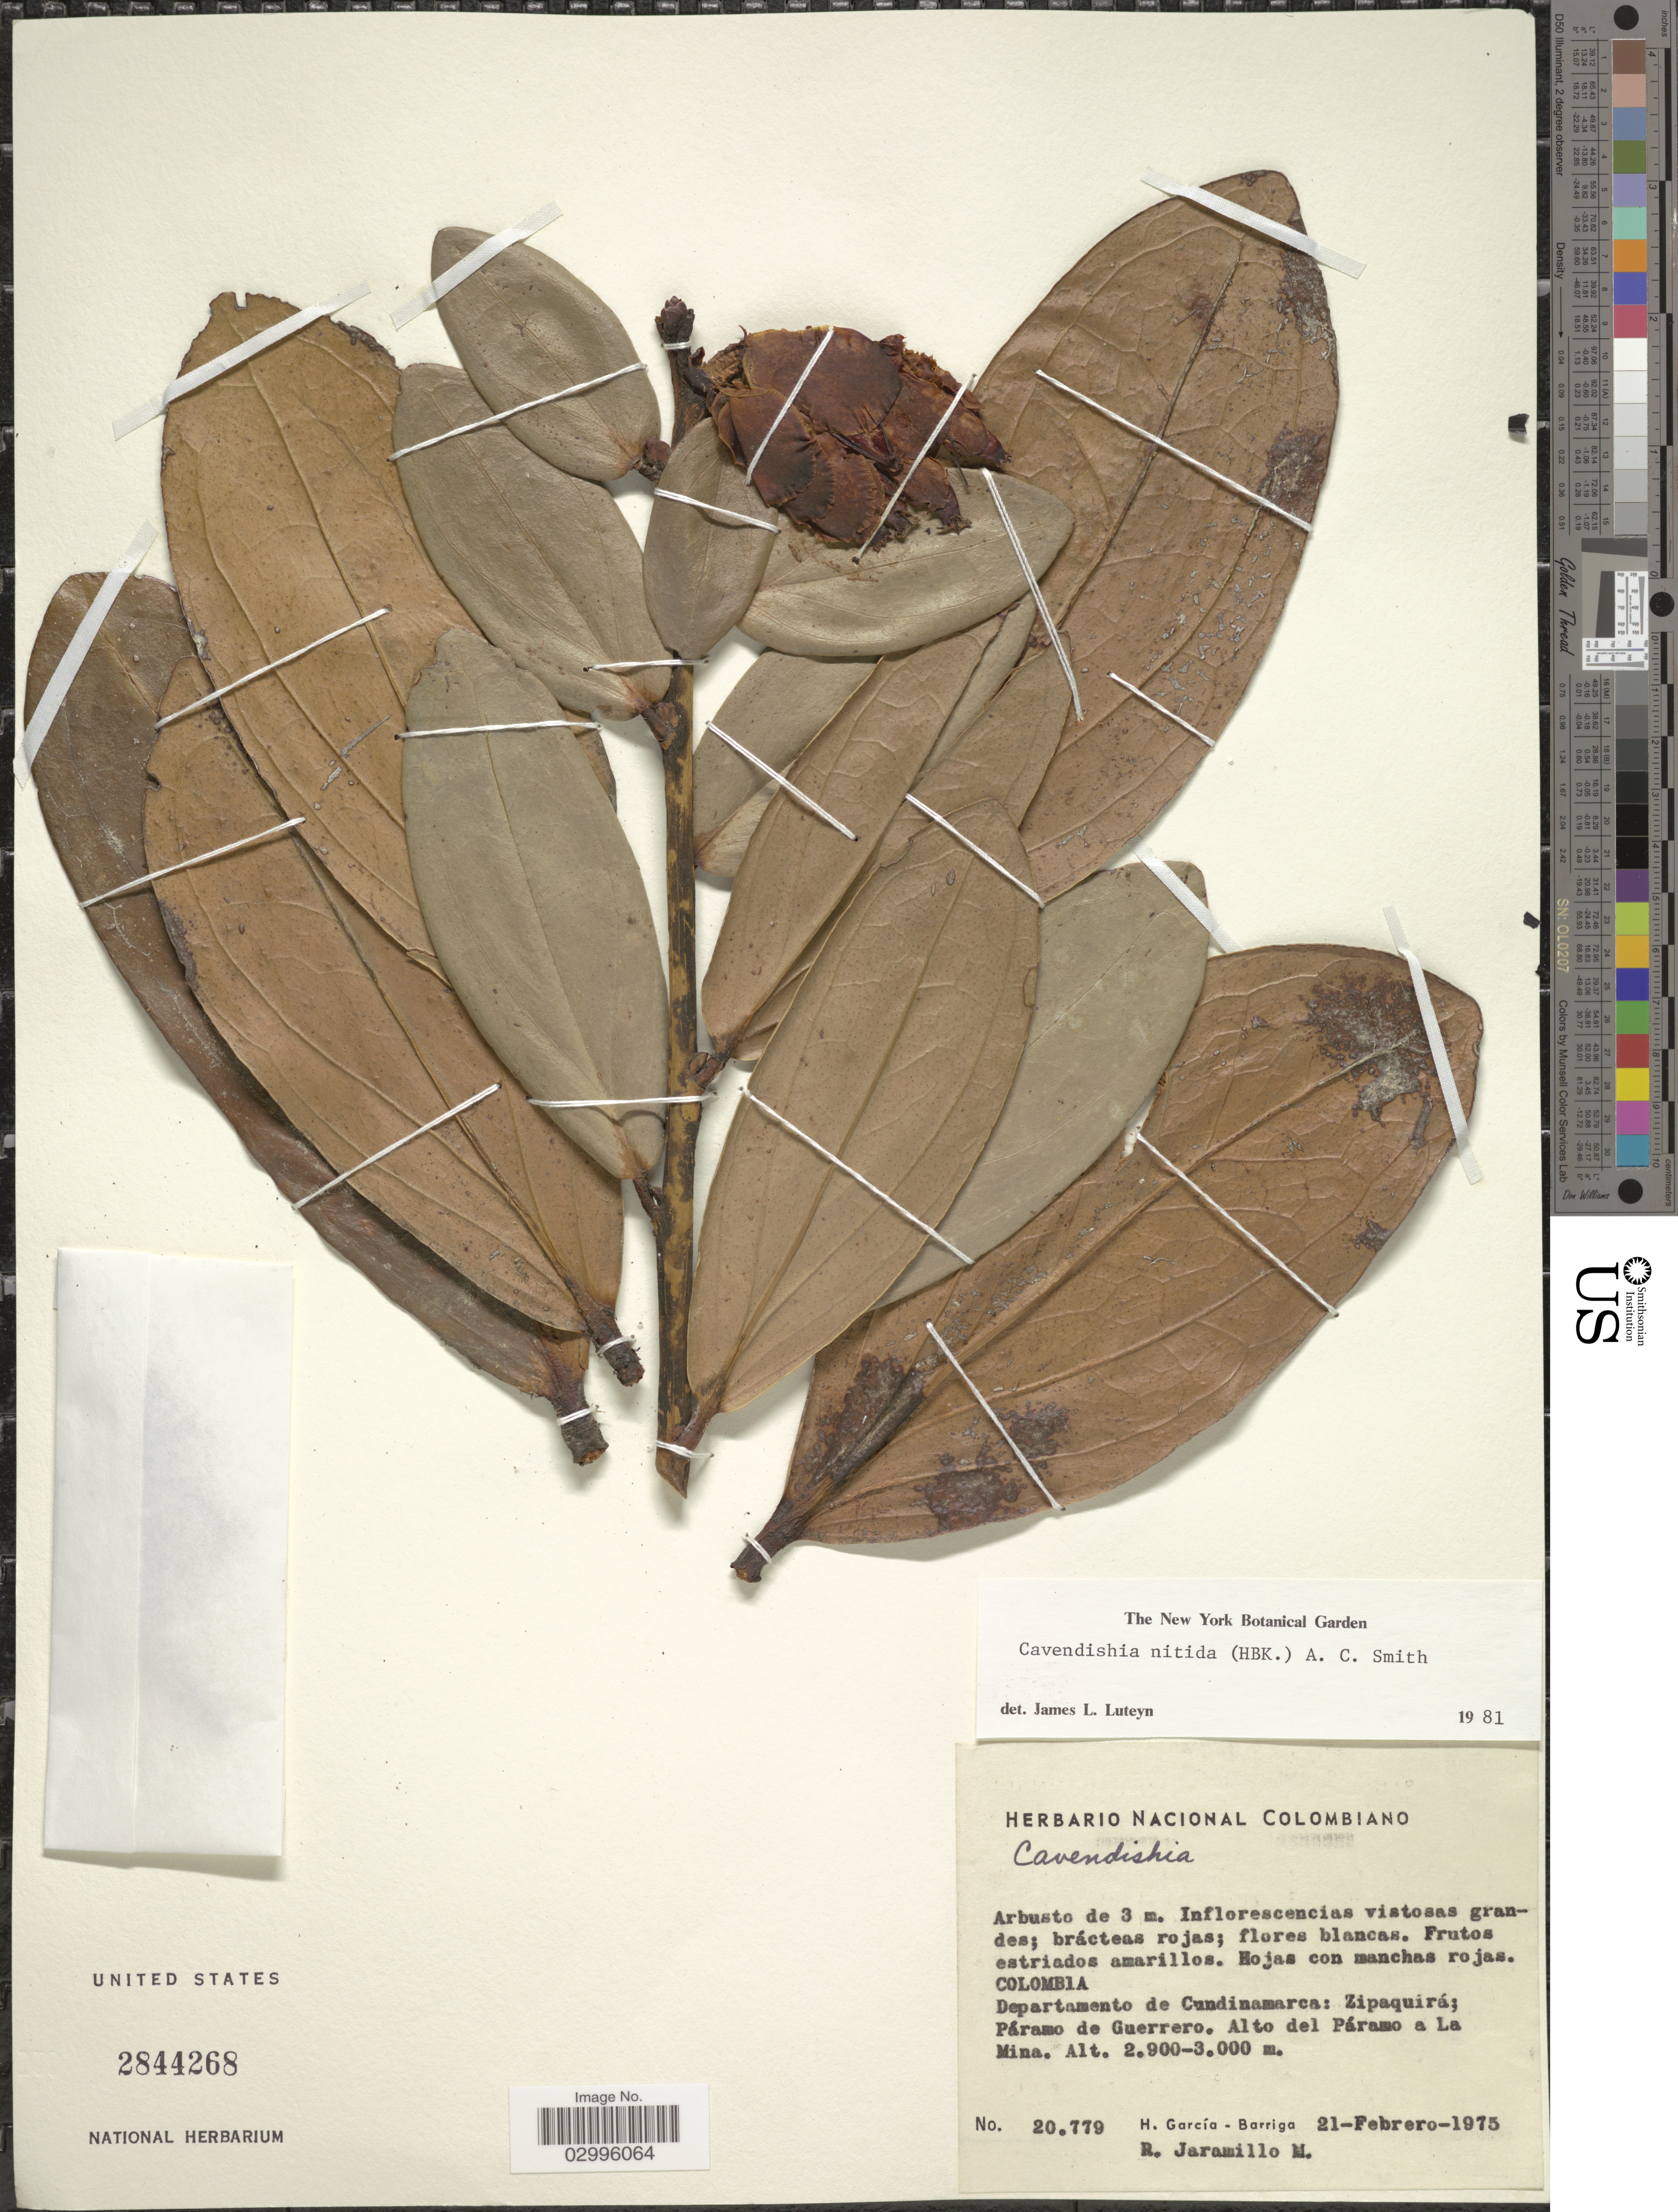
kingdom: Plantae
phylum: Tracheophyta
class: Magnoliopsida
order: Ericales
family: Ericaceae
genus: Cavendishia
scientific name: Cavendishia nitida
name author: (Kunth) A.C. Sm.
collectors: H. García Barriga & R. Jaramillo M.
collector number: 20779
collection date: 1975-02-21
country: Colombia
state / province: Cundinamarca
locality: Departamento de Cundinamarca: Zipaquirá; Páramo de Guerrero. Alto del Páramo a La Mina.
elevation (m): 2900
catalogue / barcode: US 2844268